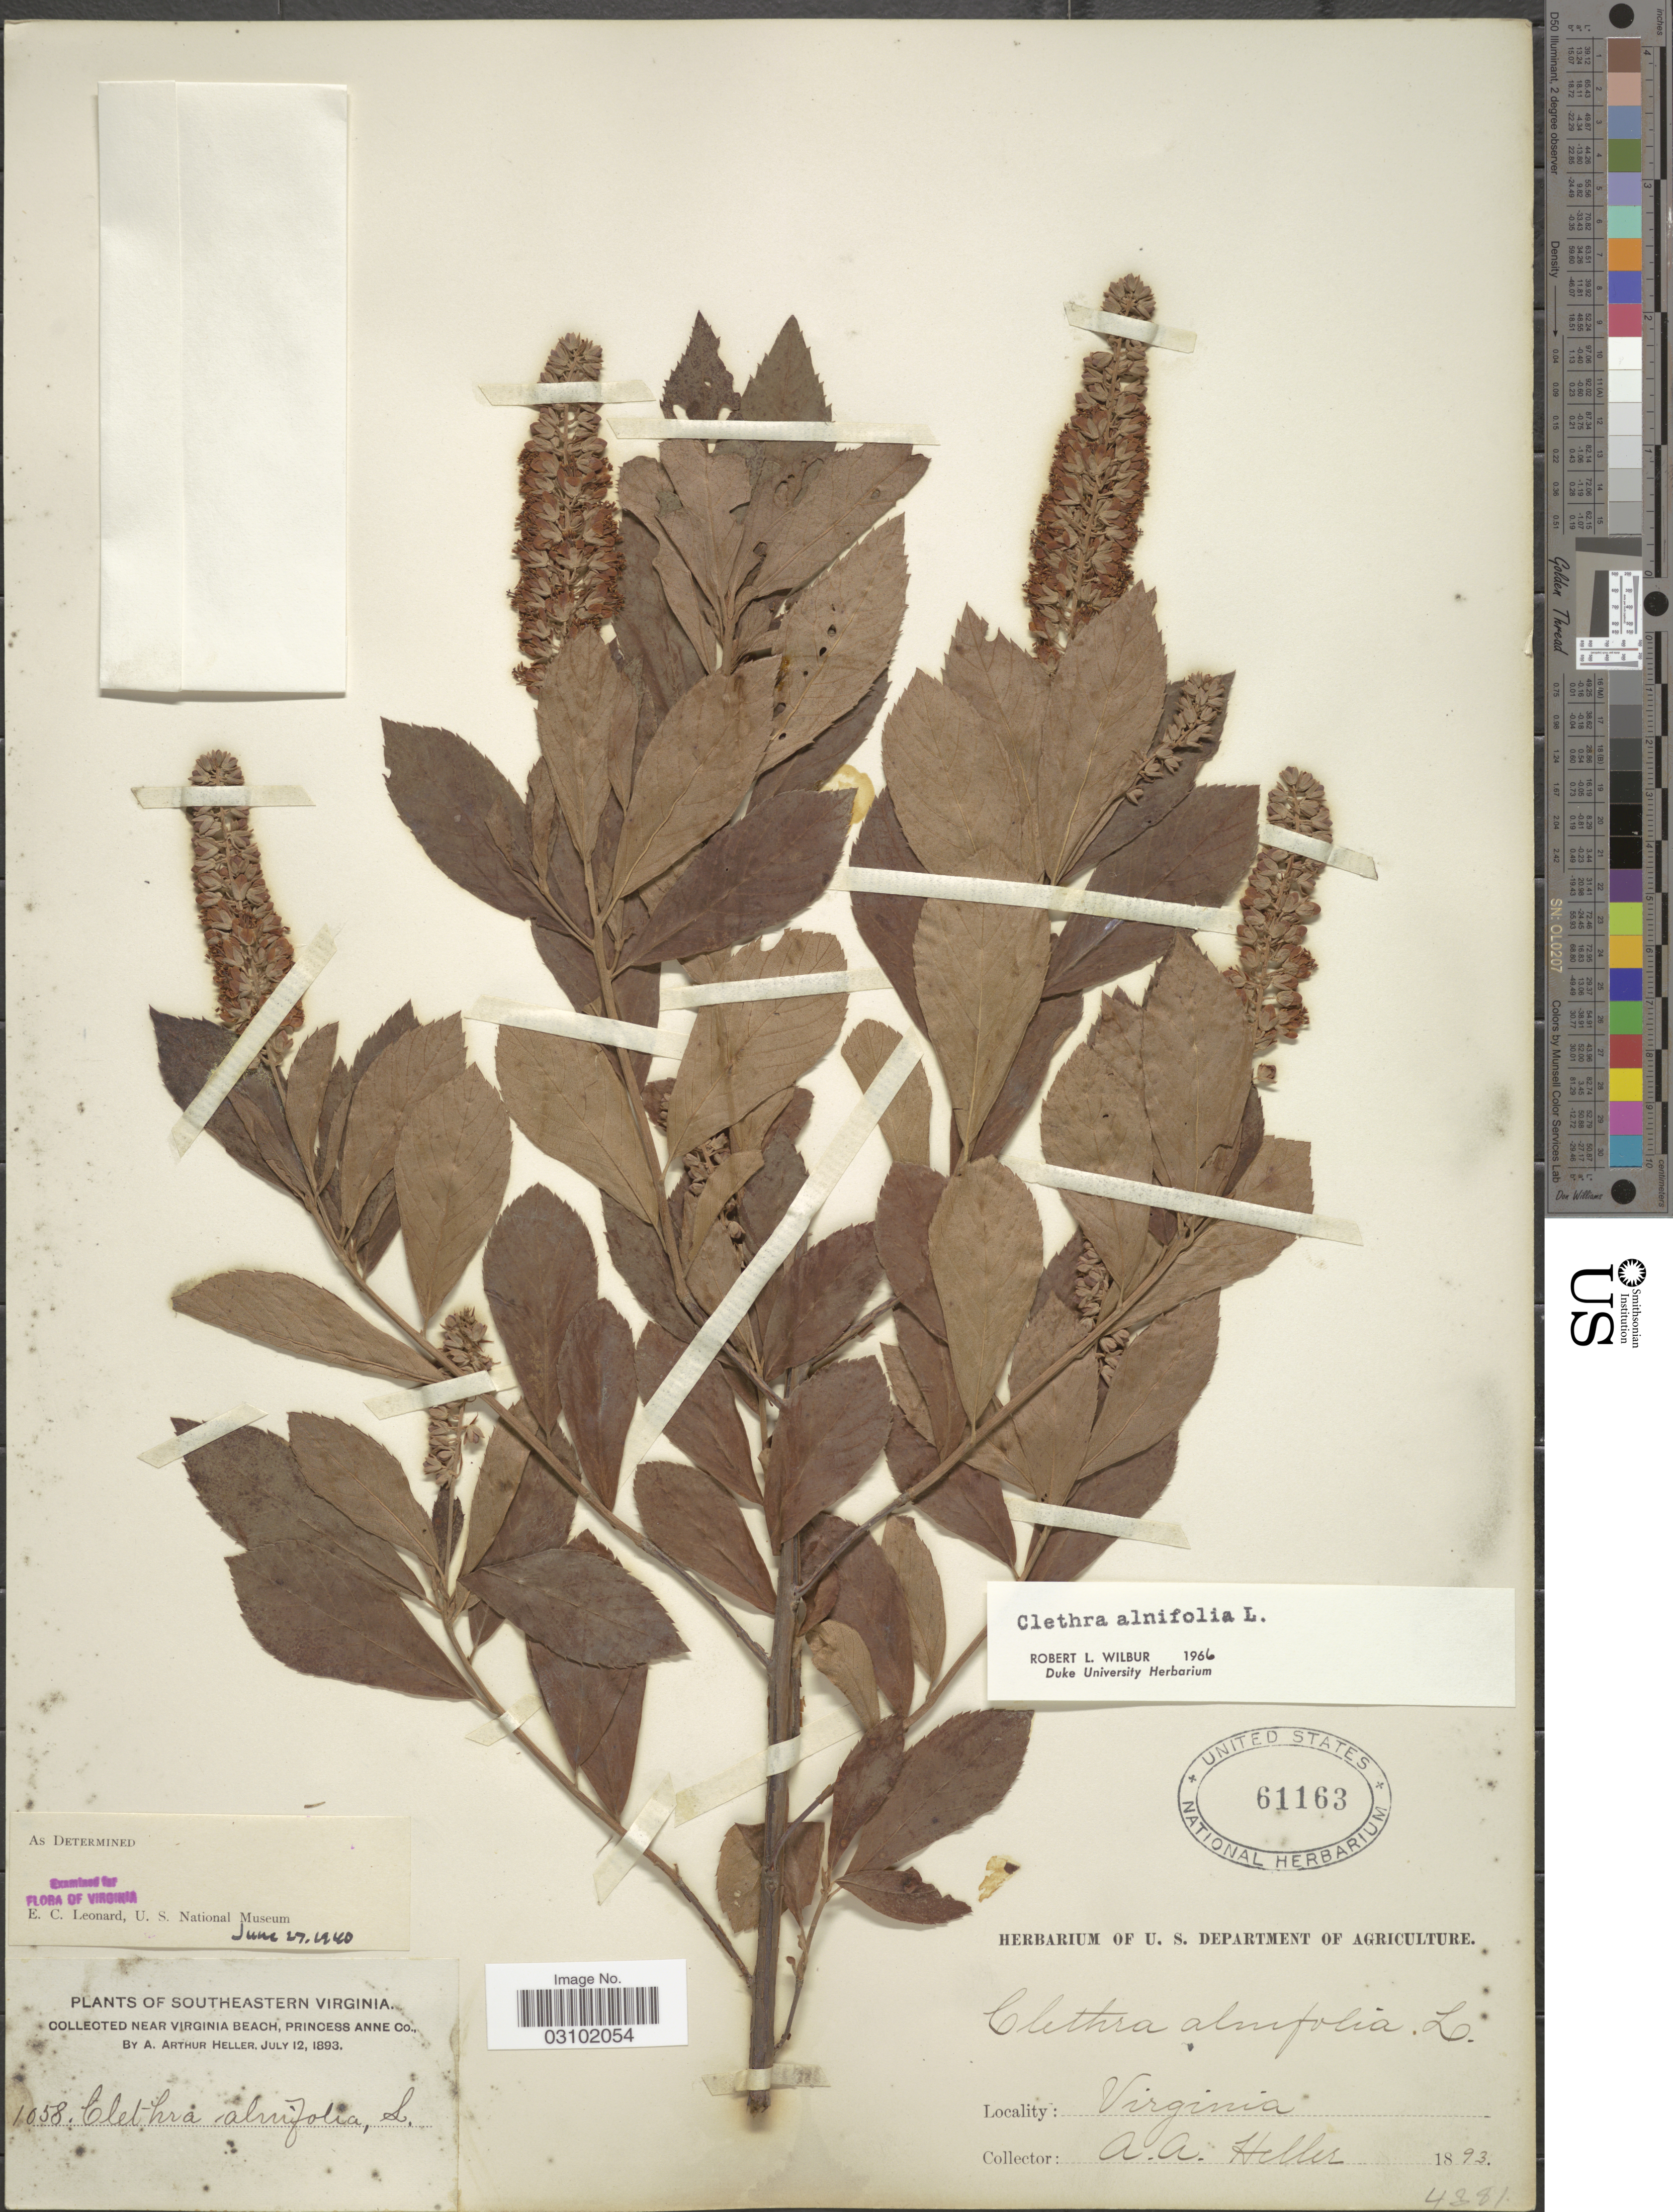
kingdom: Plantae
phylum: Tracheophyta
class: Magnoliopsida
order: Ericales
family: Clethraceae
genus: Clethra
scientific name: Clethra alnifolia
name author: L.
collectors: A. A. Heller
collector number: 1058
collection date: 1893-07-12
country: United States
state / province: Virginia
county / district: City of Virginia Beach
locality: Southeastern Virginia. Near Virginia Beach, Princess Anne (=historic county name) Co.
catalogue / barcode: US 61163